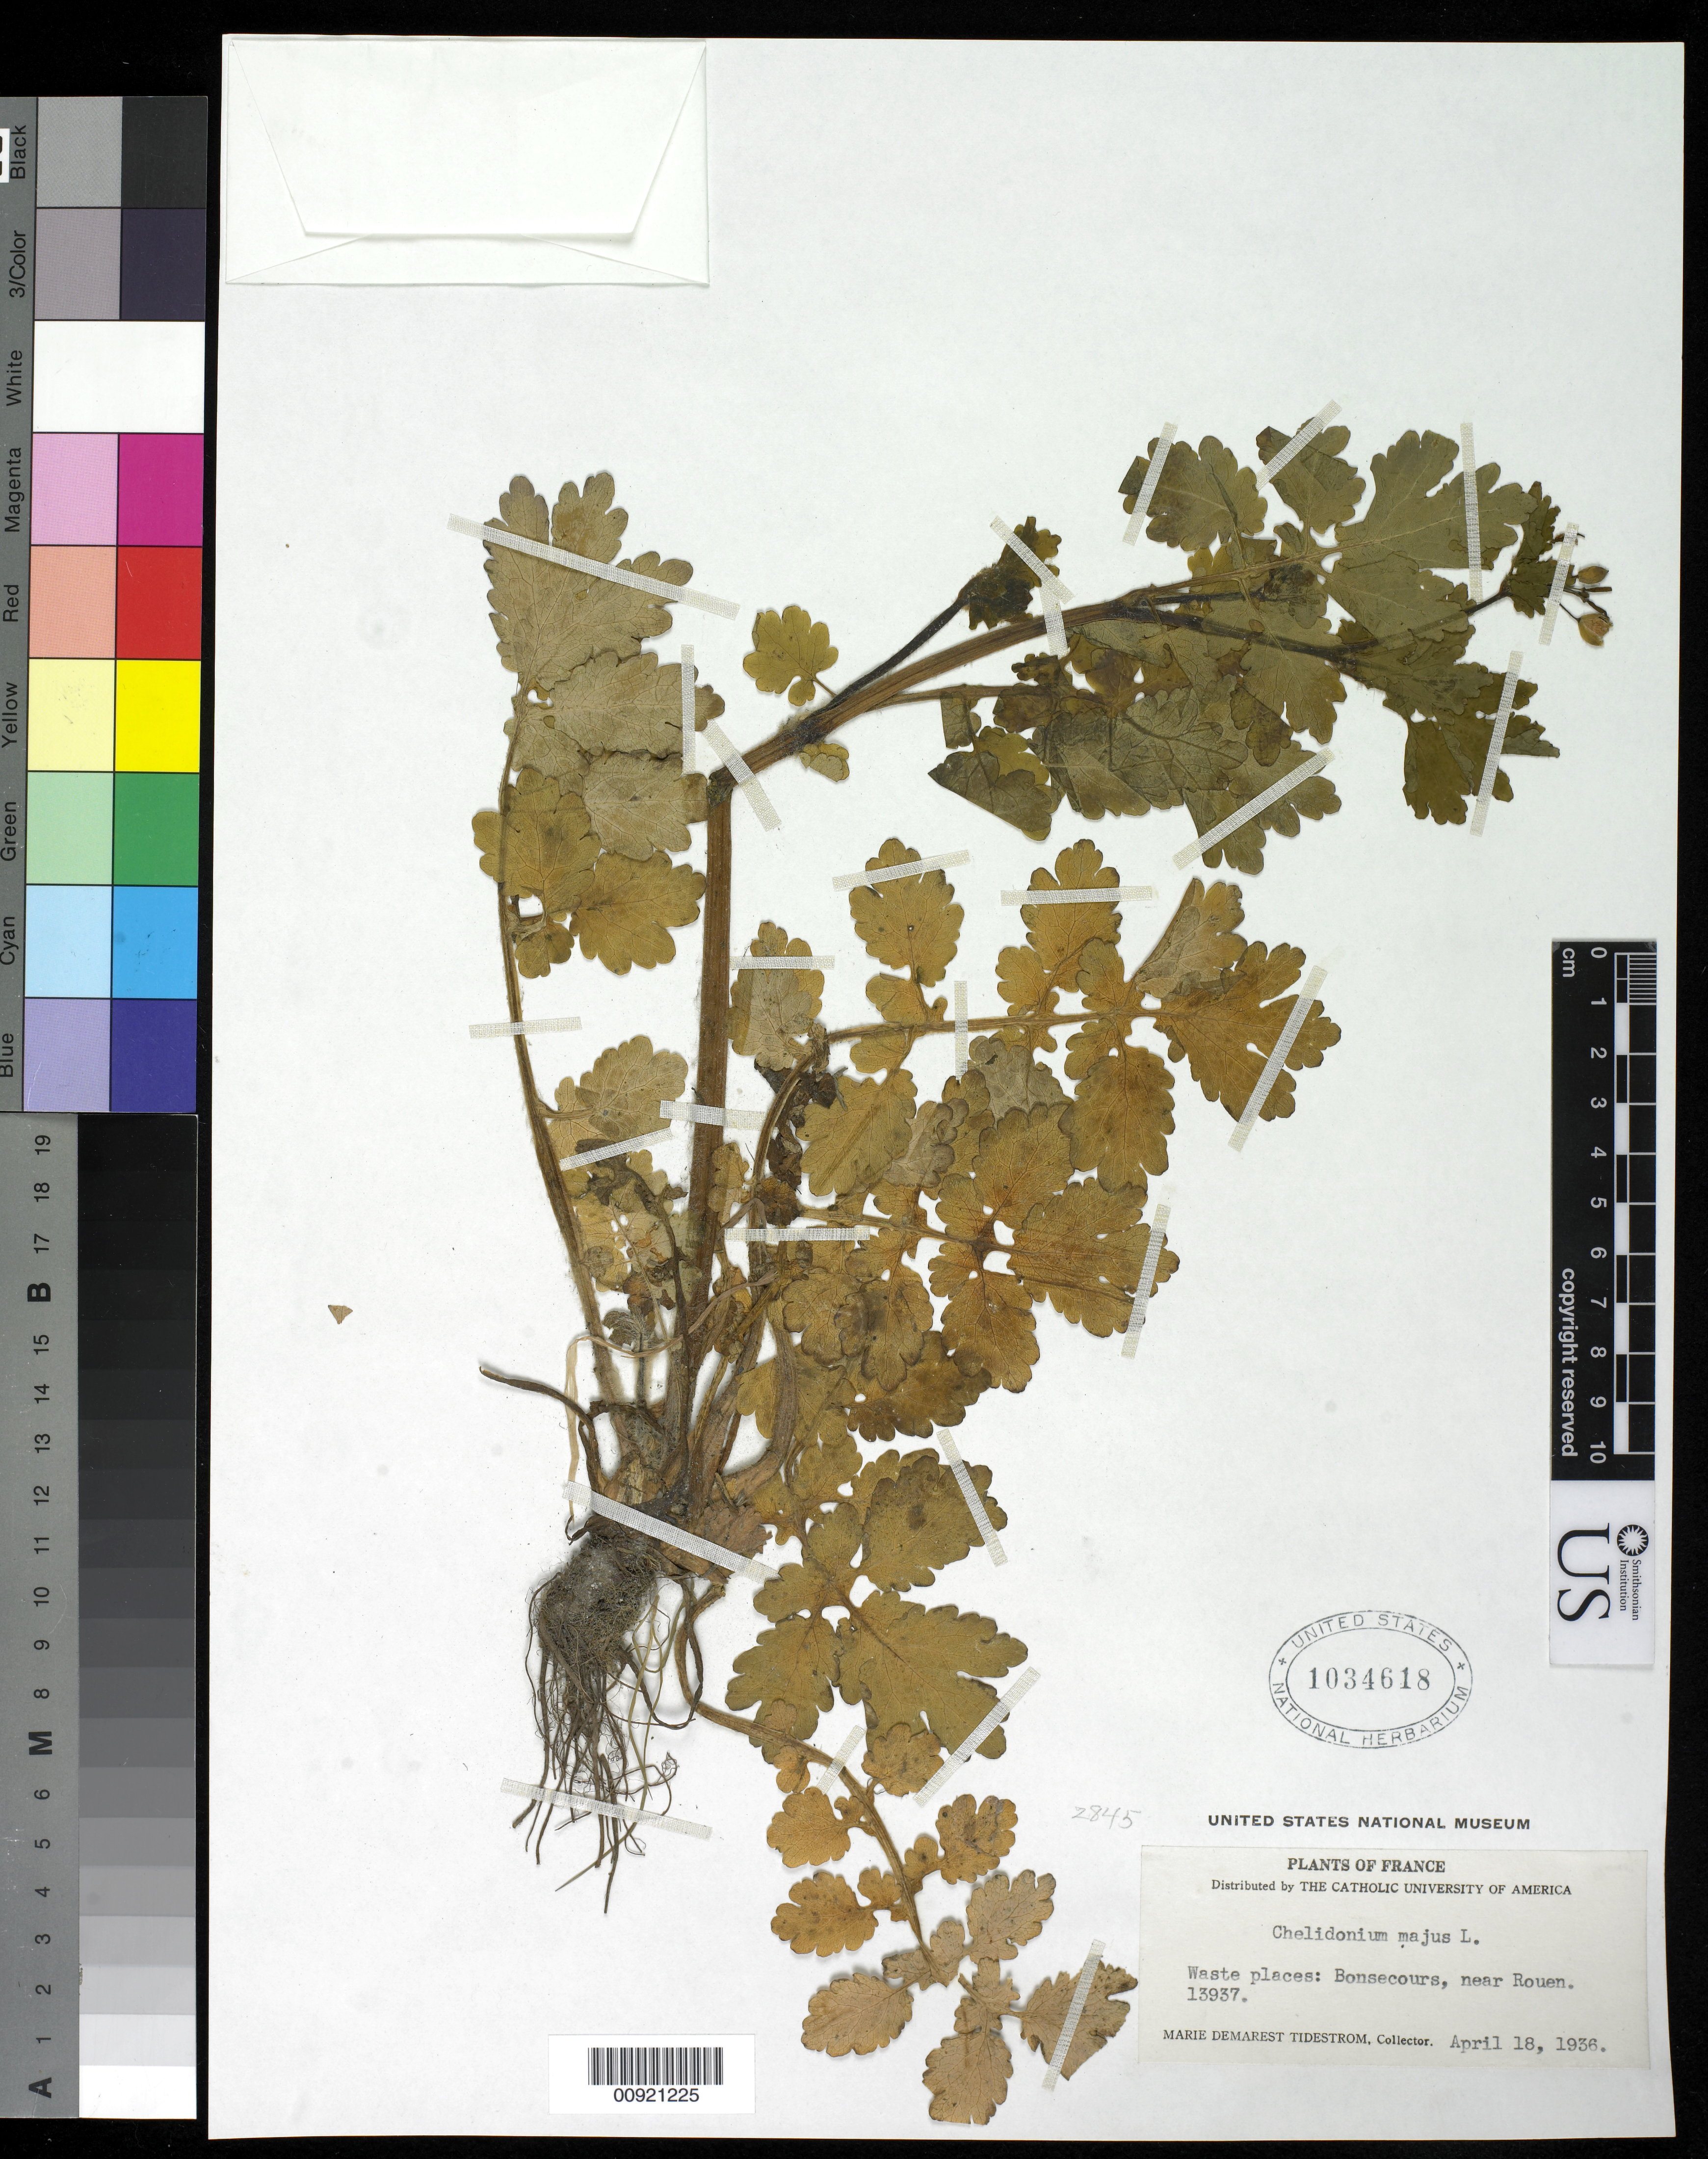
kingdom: Plantae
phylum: Tracheophyta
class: Magnoliopsida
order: Ranunculales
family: Papaveraceae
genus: Chelidonium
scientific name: Chelidonium majus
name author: L.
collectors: M. Tidestrom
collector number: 13937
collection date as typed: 18 Apr 1936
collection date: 1936-04-18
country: France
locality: Waste places: Bonsecours, near Rouen.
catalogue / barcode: US 1034618